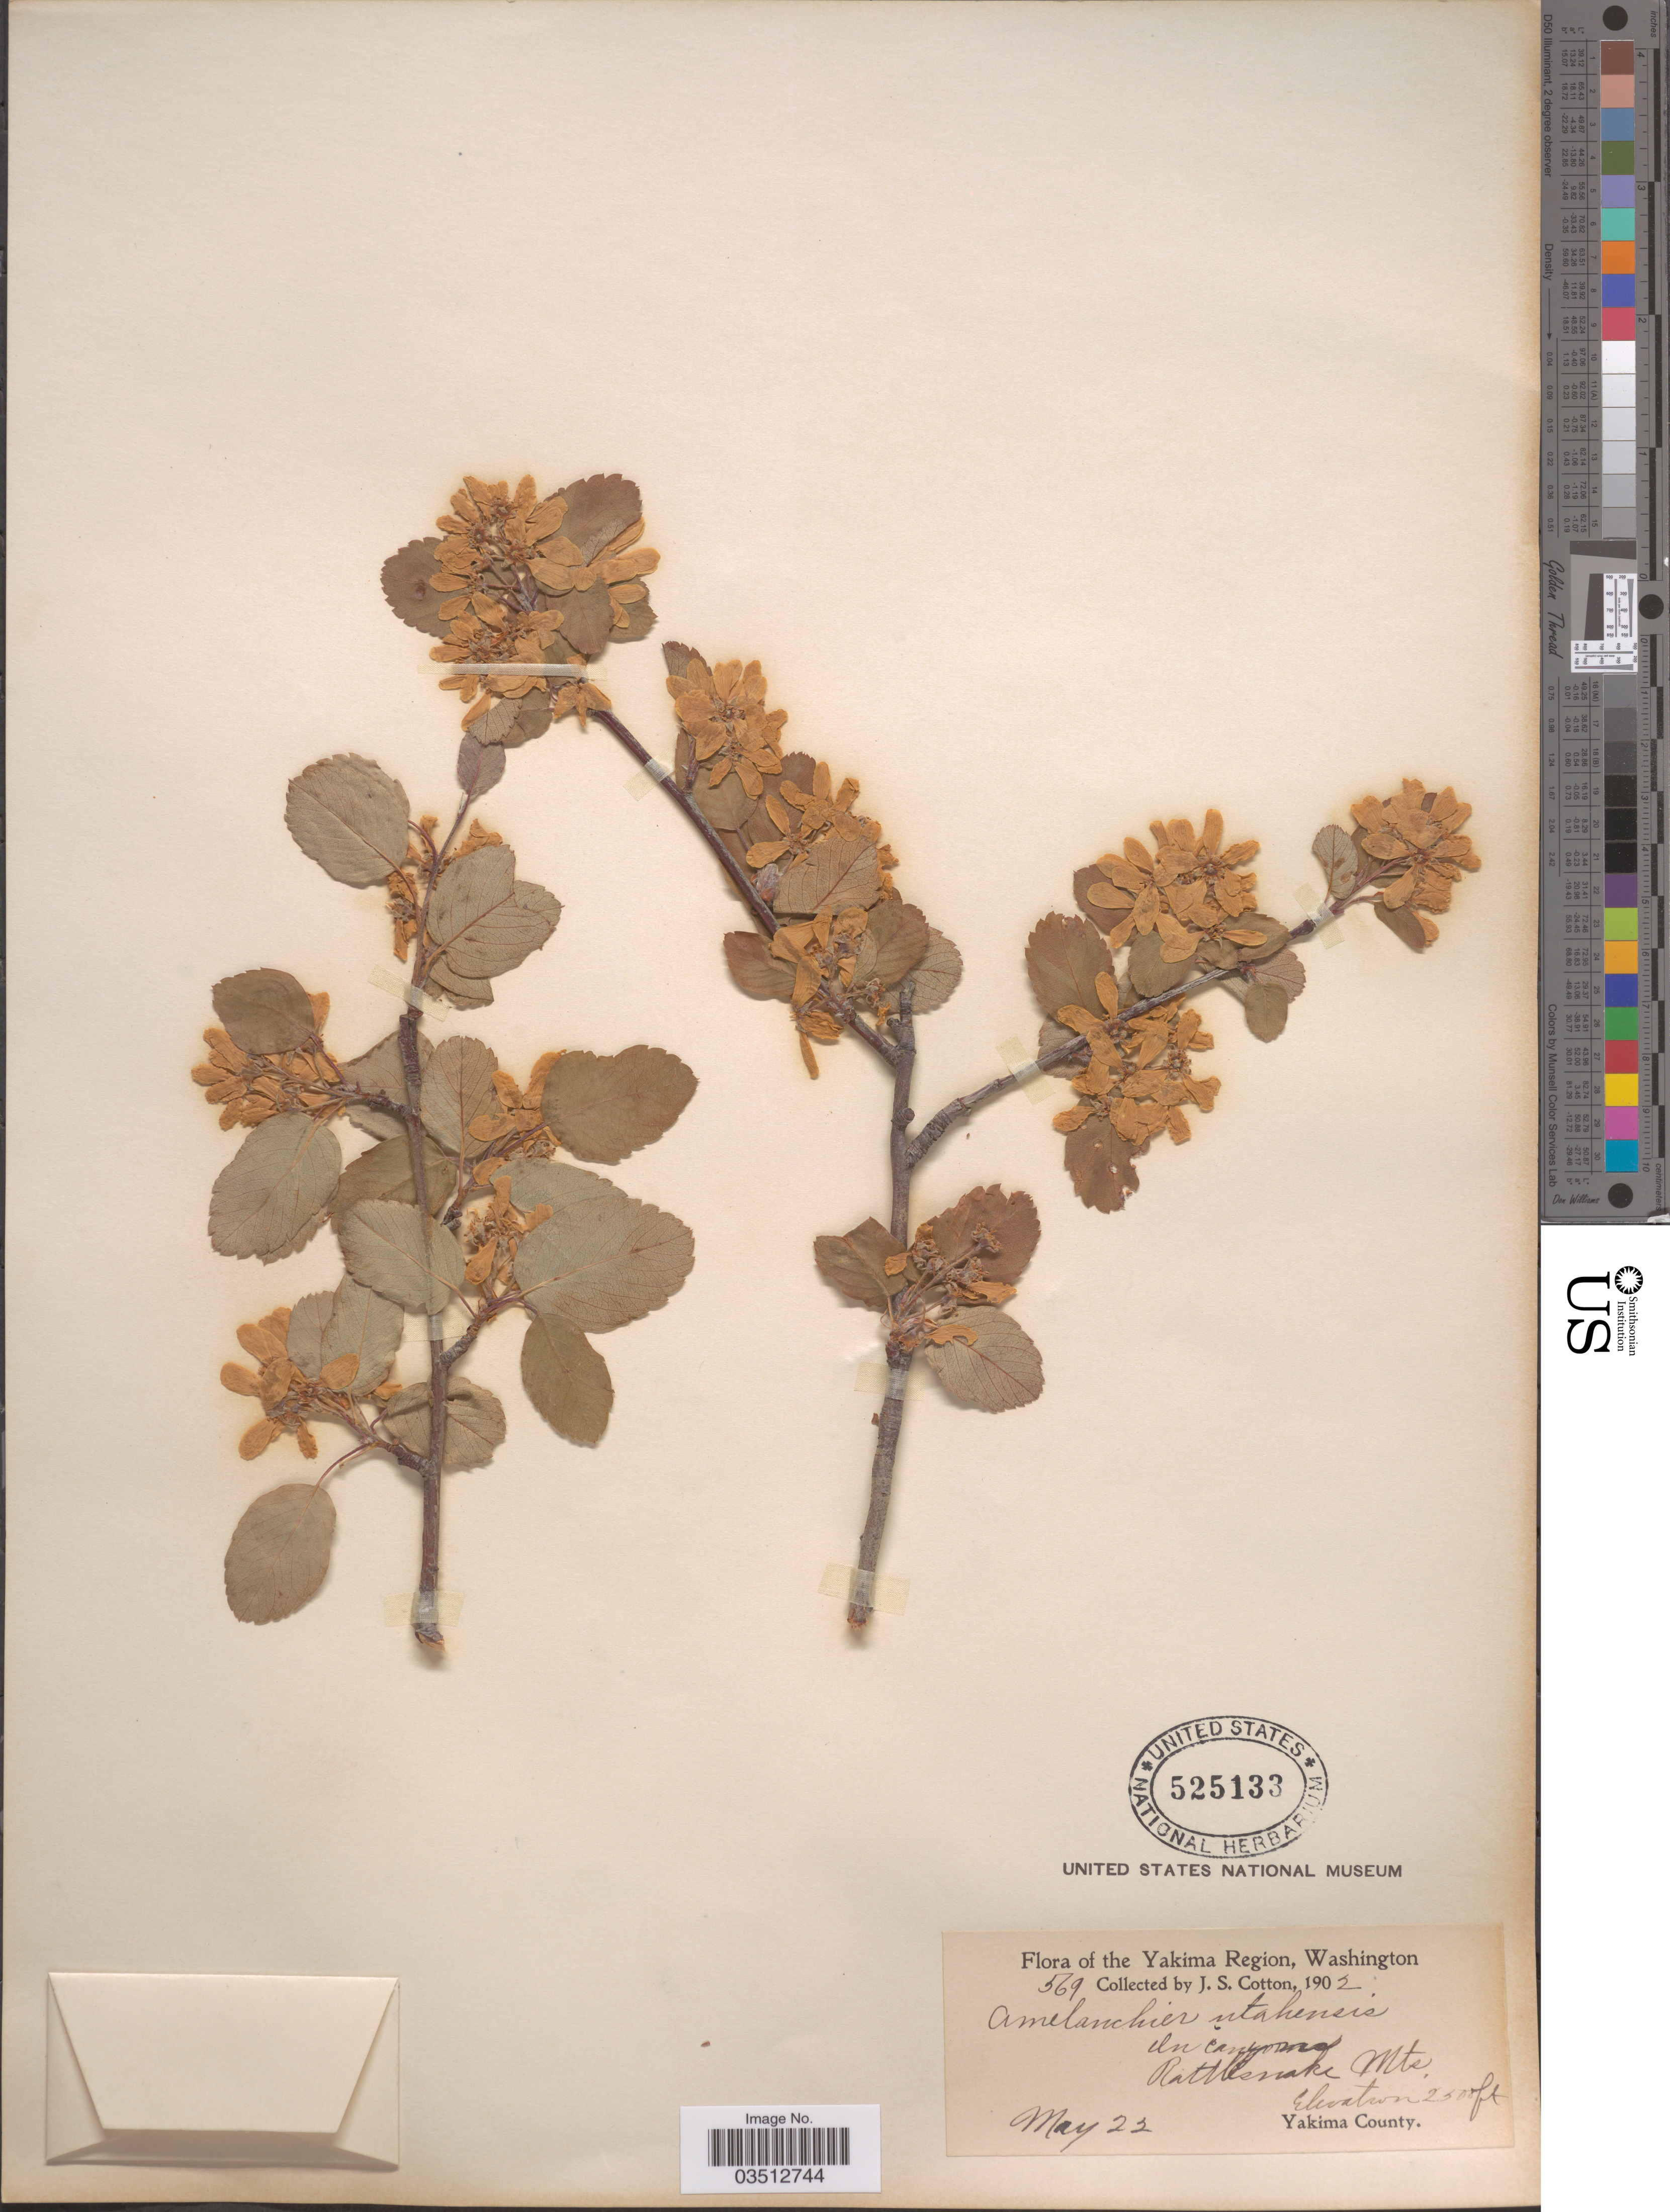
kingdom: Plantae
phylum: Tracheophyta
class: Magnoliopsida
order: Rosales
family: Rosaceae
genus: Amelanchier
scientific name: Amelanchier utahensis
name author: Koehne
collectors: J. S. Cotton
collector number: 569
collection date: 1902-05-23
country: United States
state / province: Washington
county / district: Yakima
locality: Yakima Region. Rattlesnake Mts. Yakima County.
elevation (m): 762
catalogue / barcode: US 525133